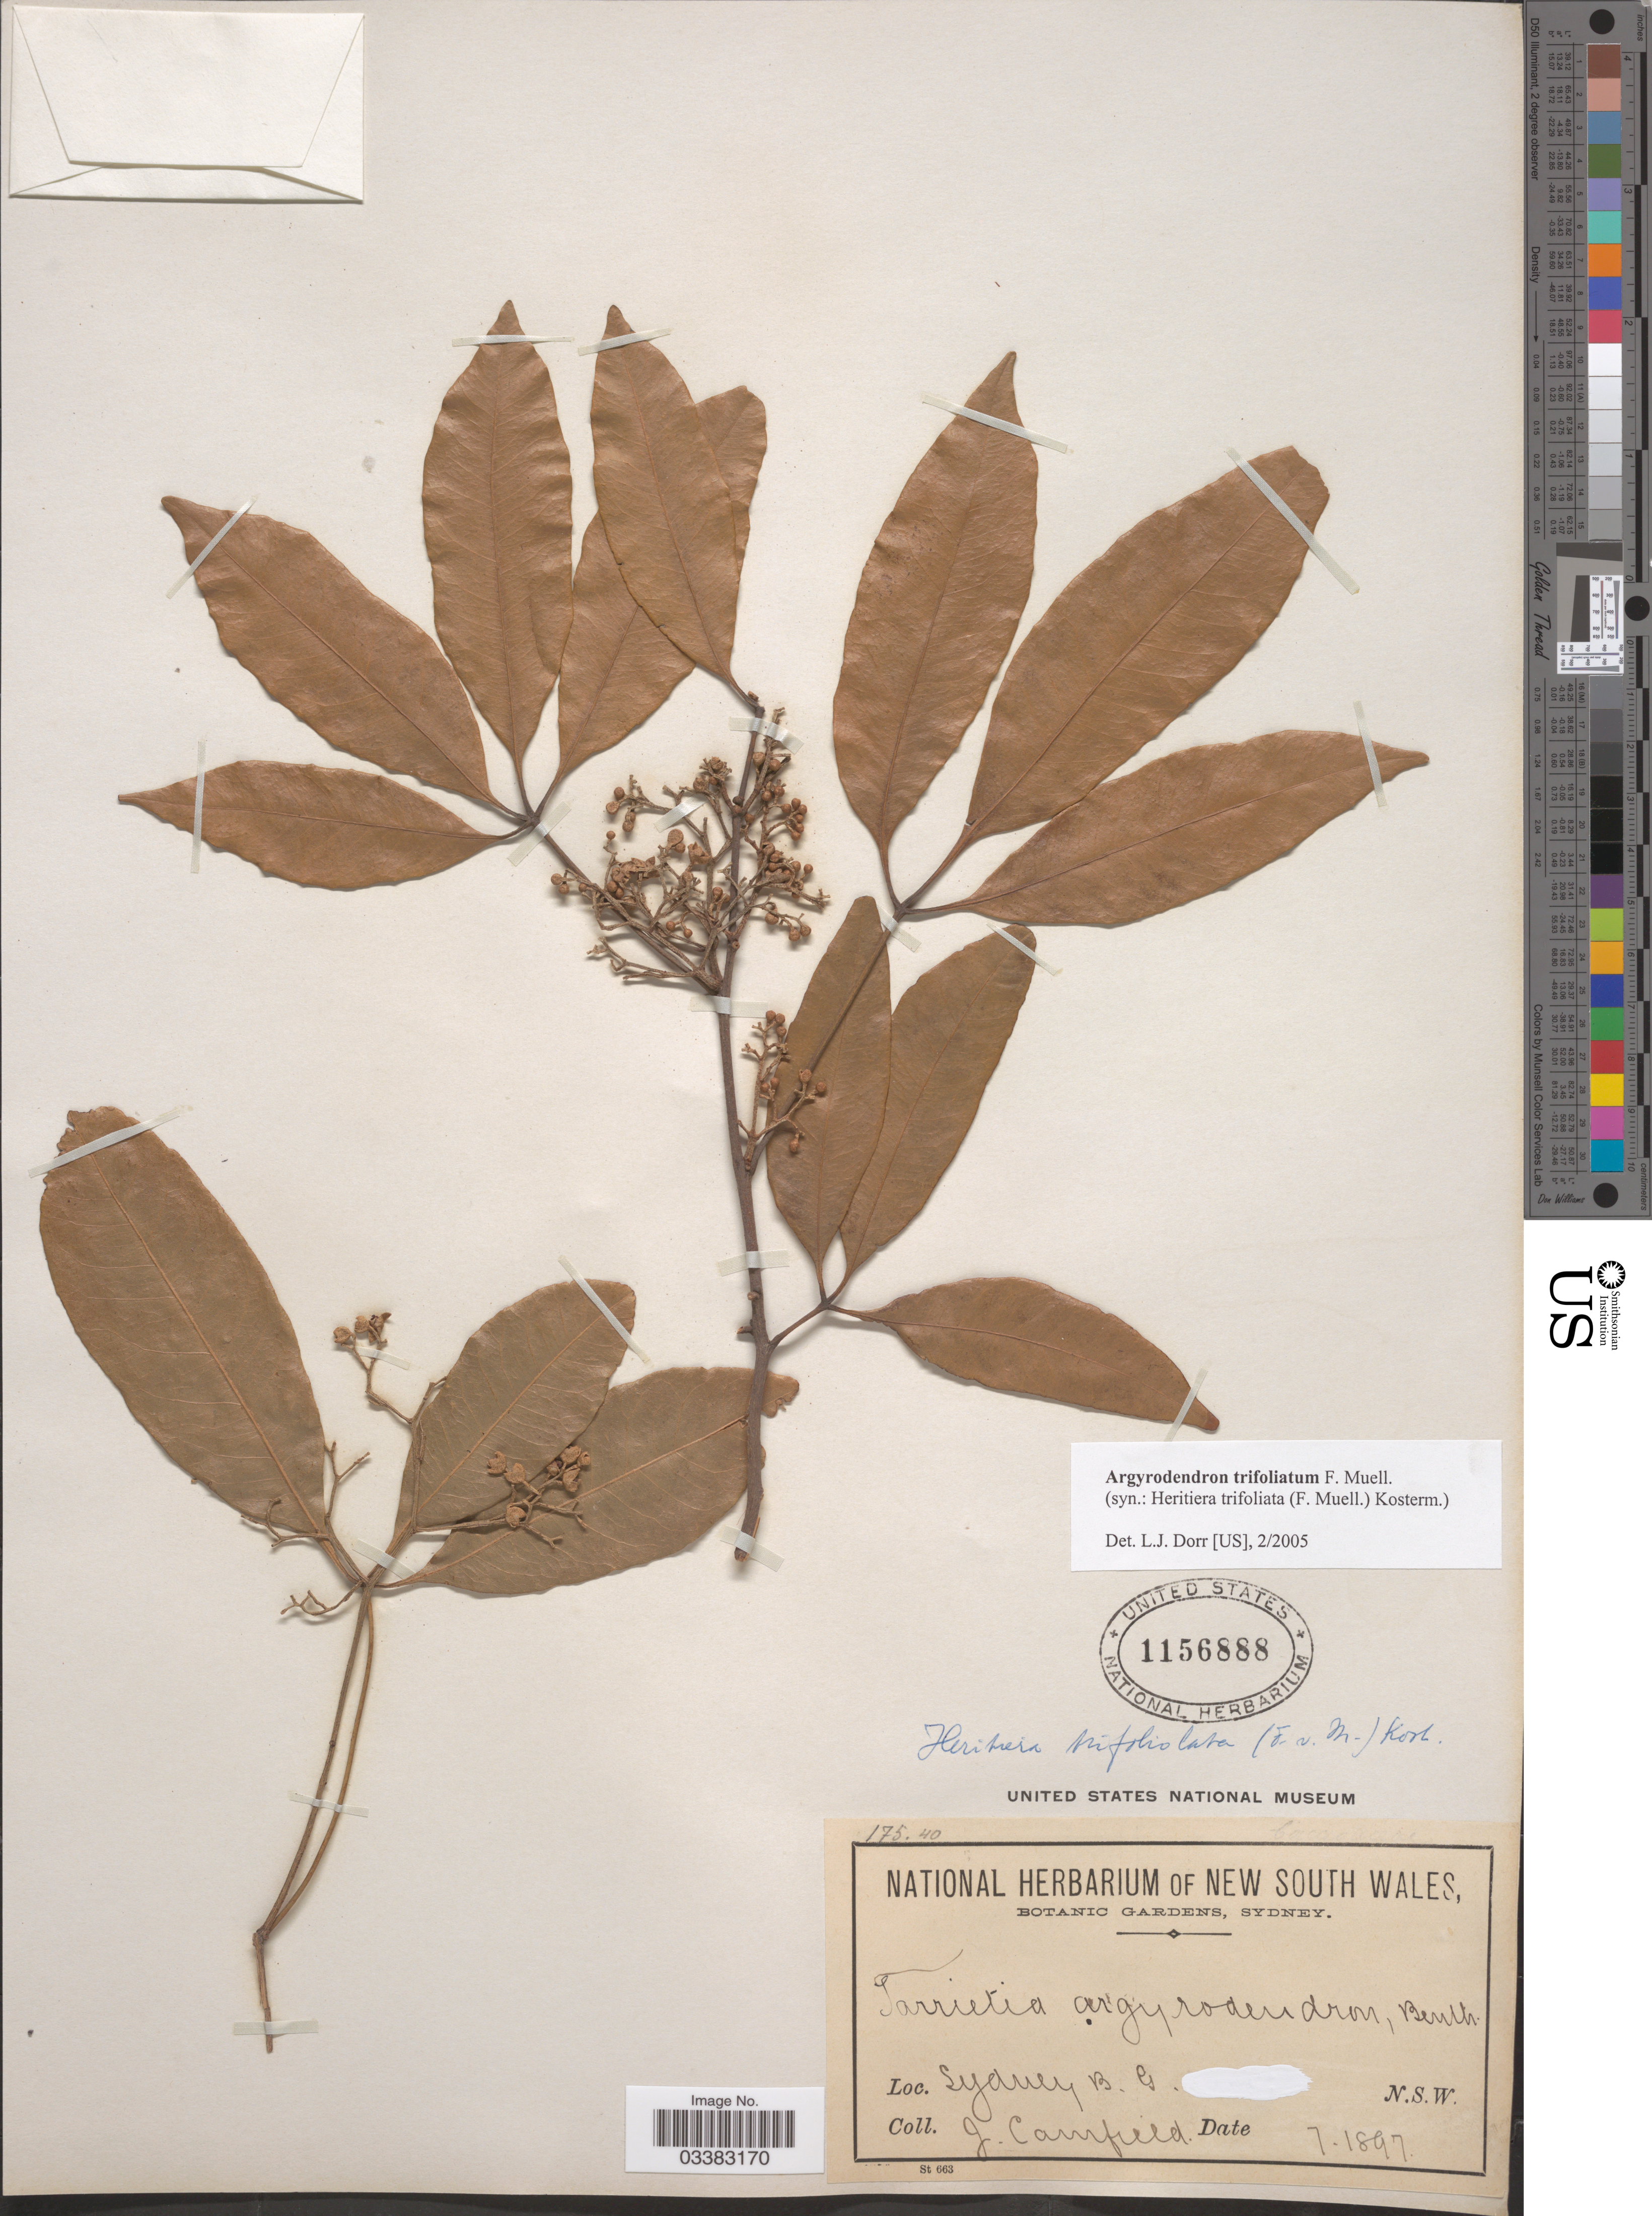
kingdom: Plantae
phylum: Tracheophyta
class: Magnoliopsida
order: Malvales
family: Malvaceae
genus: Argyrodendron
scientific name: Argyrodendron trifoliolatum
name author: F. Muell.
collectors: J. Camfield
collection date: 1897-07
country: Australia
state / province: New South Wales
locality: Sydney B.G.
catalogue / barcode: US 1156888